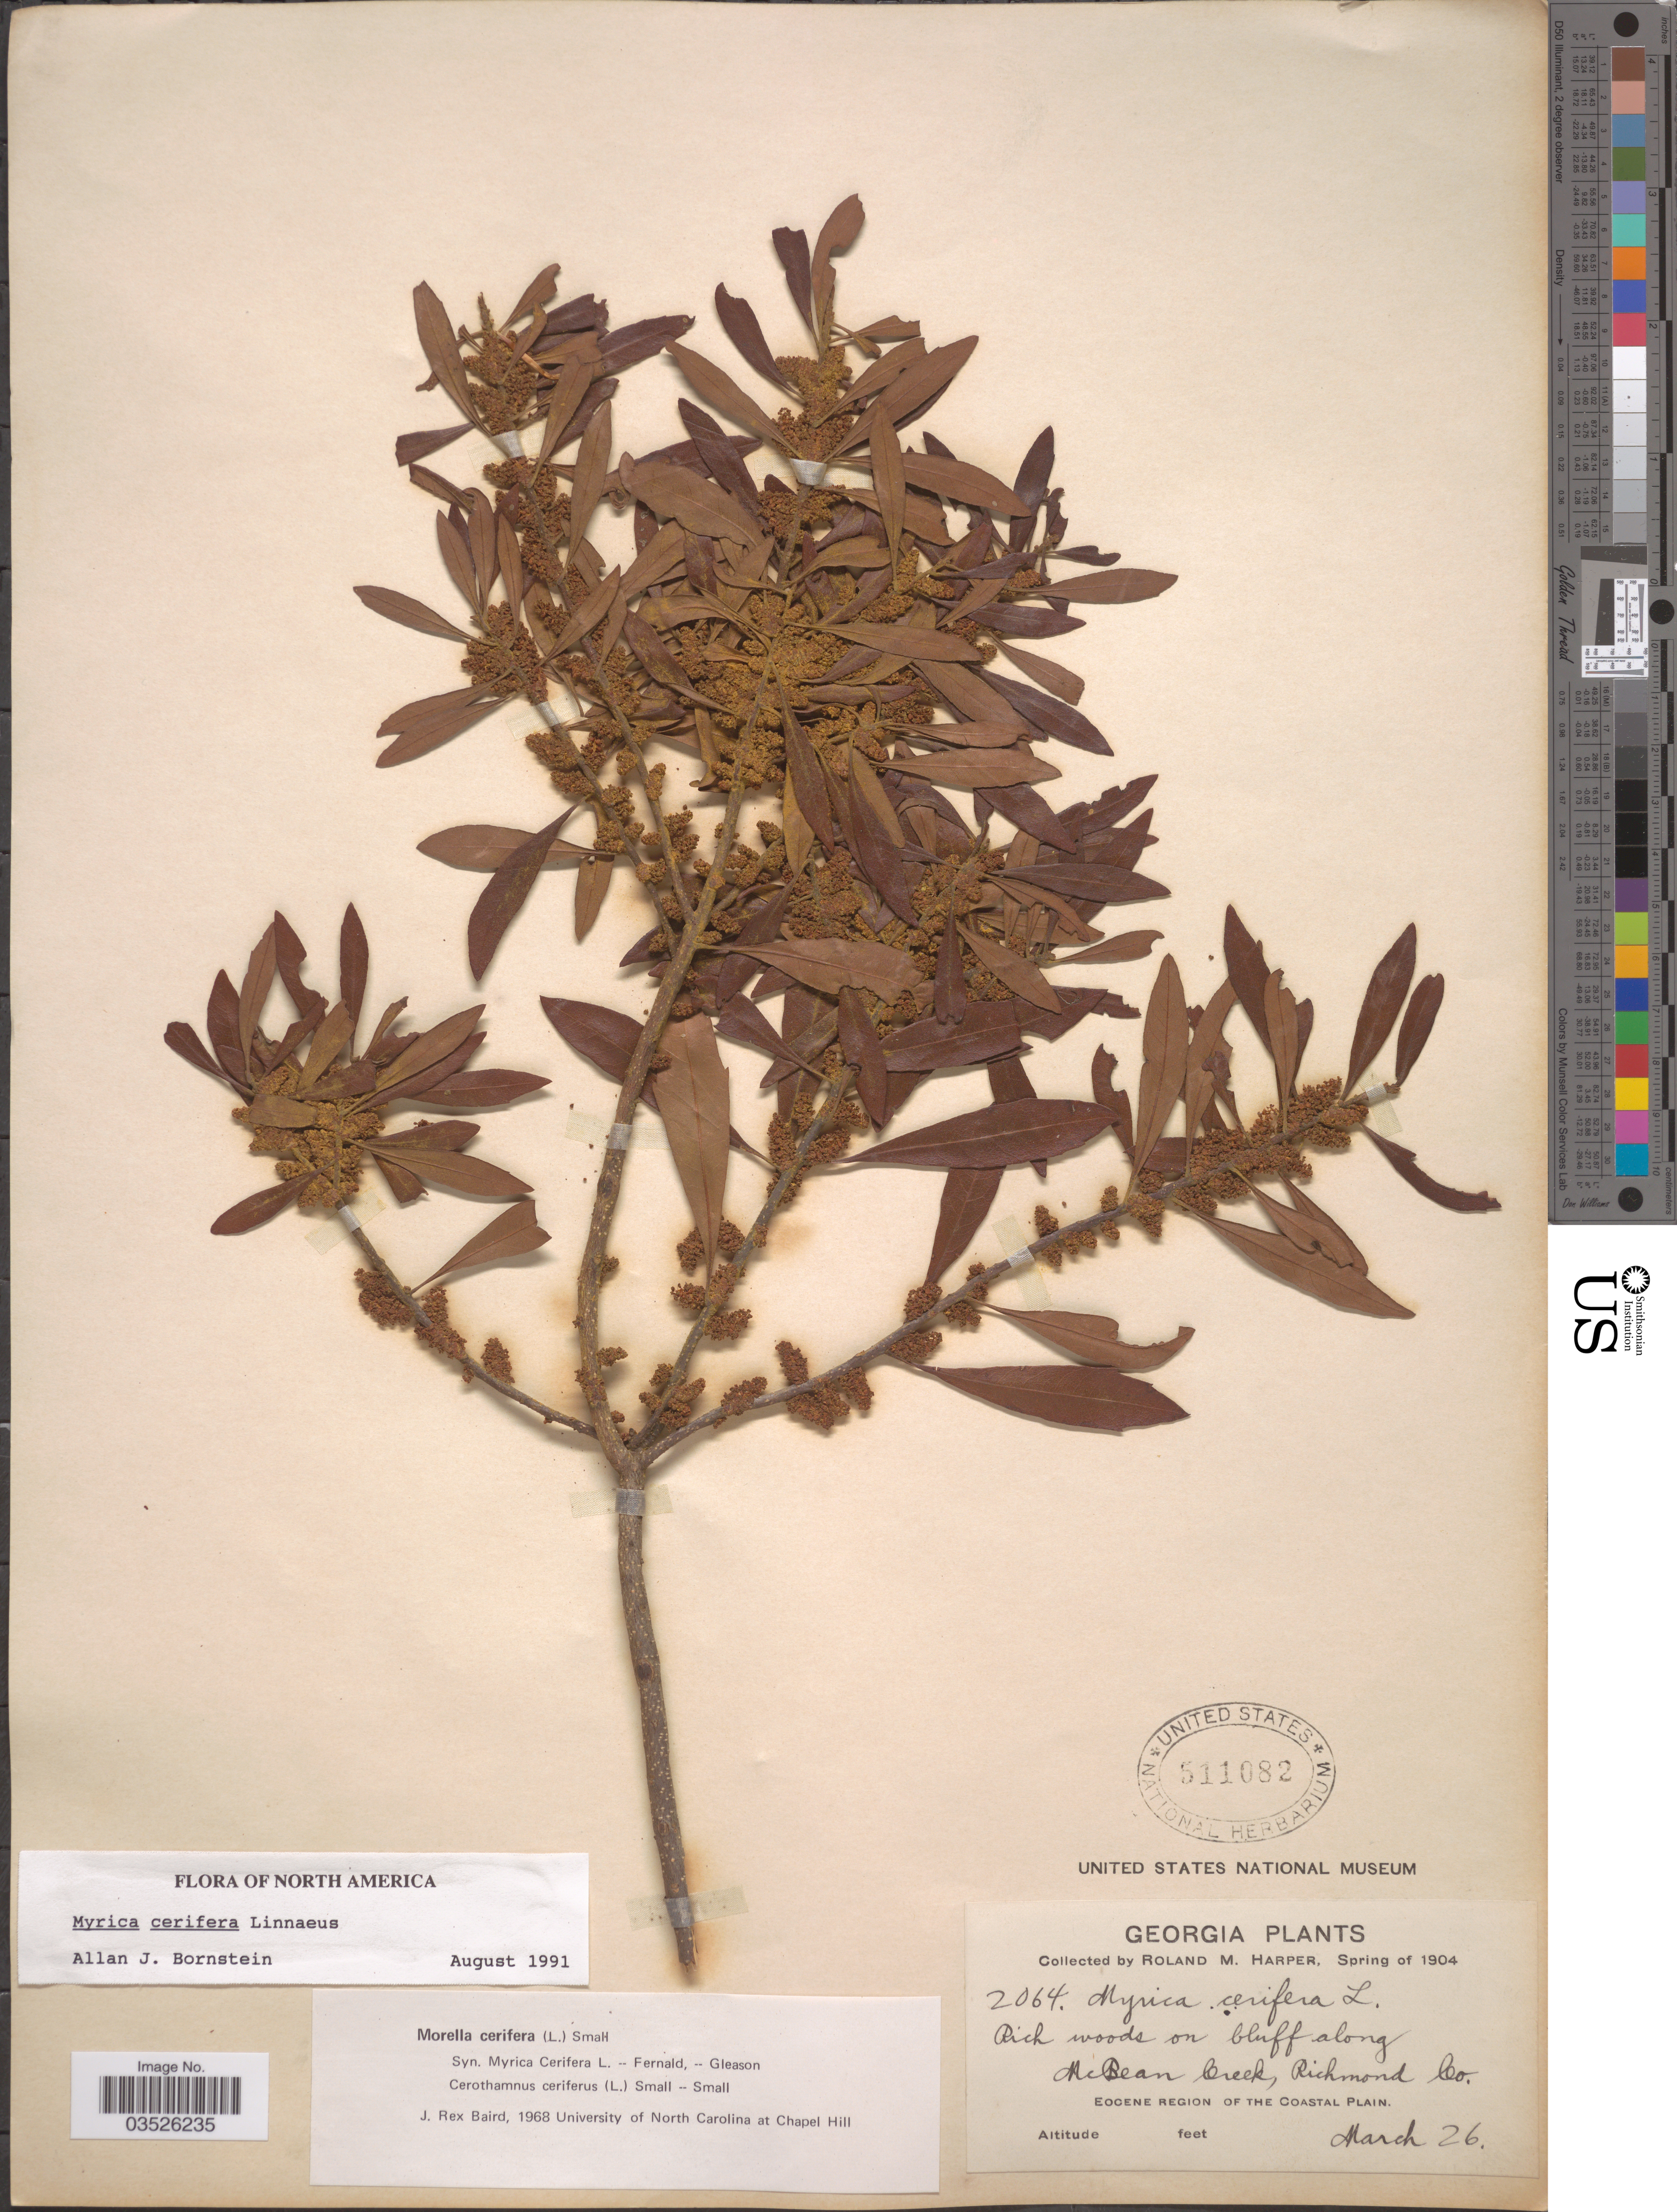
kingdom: Plantae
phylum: Tracheophyta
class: Magnoliopsida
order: Fagales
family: Myricaceae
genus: Morella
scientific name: Morella cerifera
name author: (L.) Small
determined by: Baird, James Rex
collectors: R. M. Harper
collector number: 2064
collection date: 1904-03-26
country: United States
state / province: Georgia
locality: Rich woods on bluff along McBean Creek, Richmond Co. Eocene Region of The Coastal Plain.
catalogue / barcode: US 511082